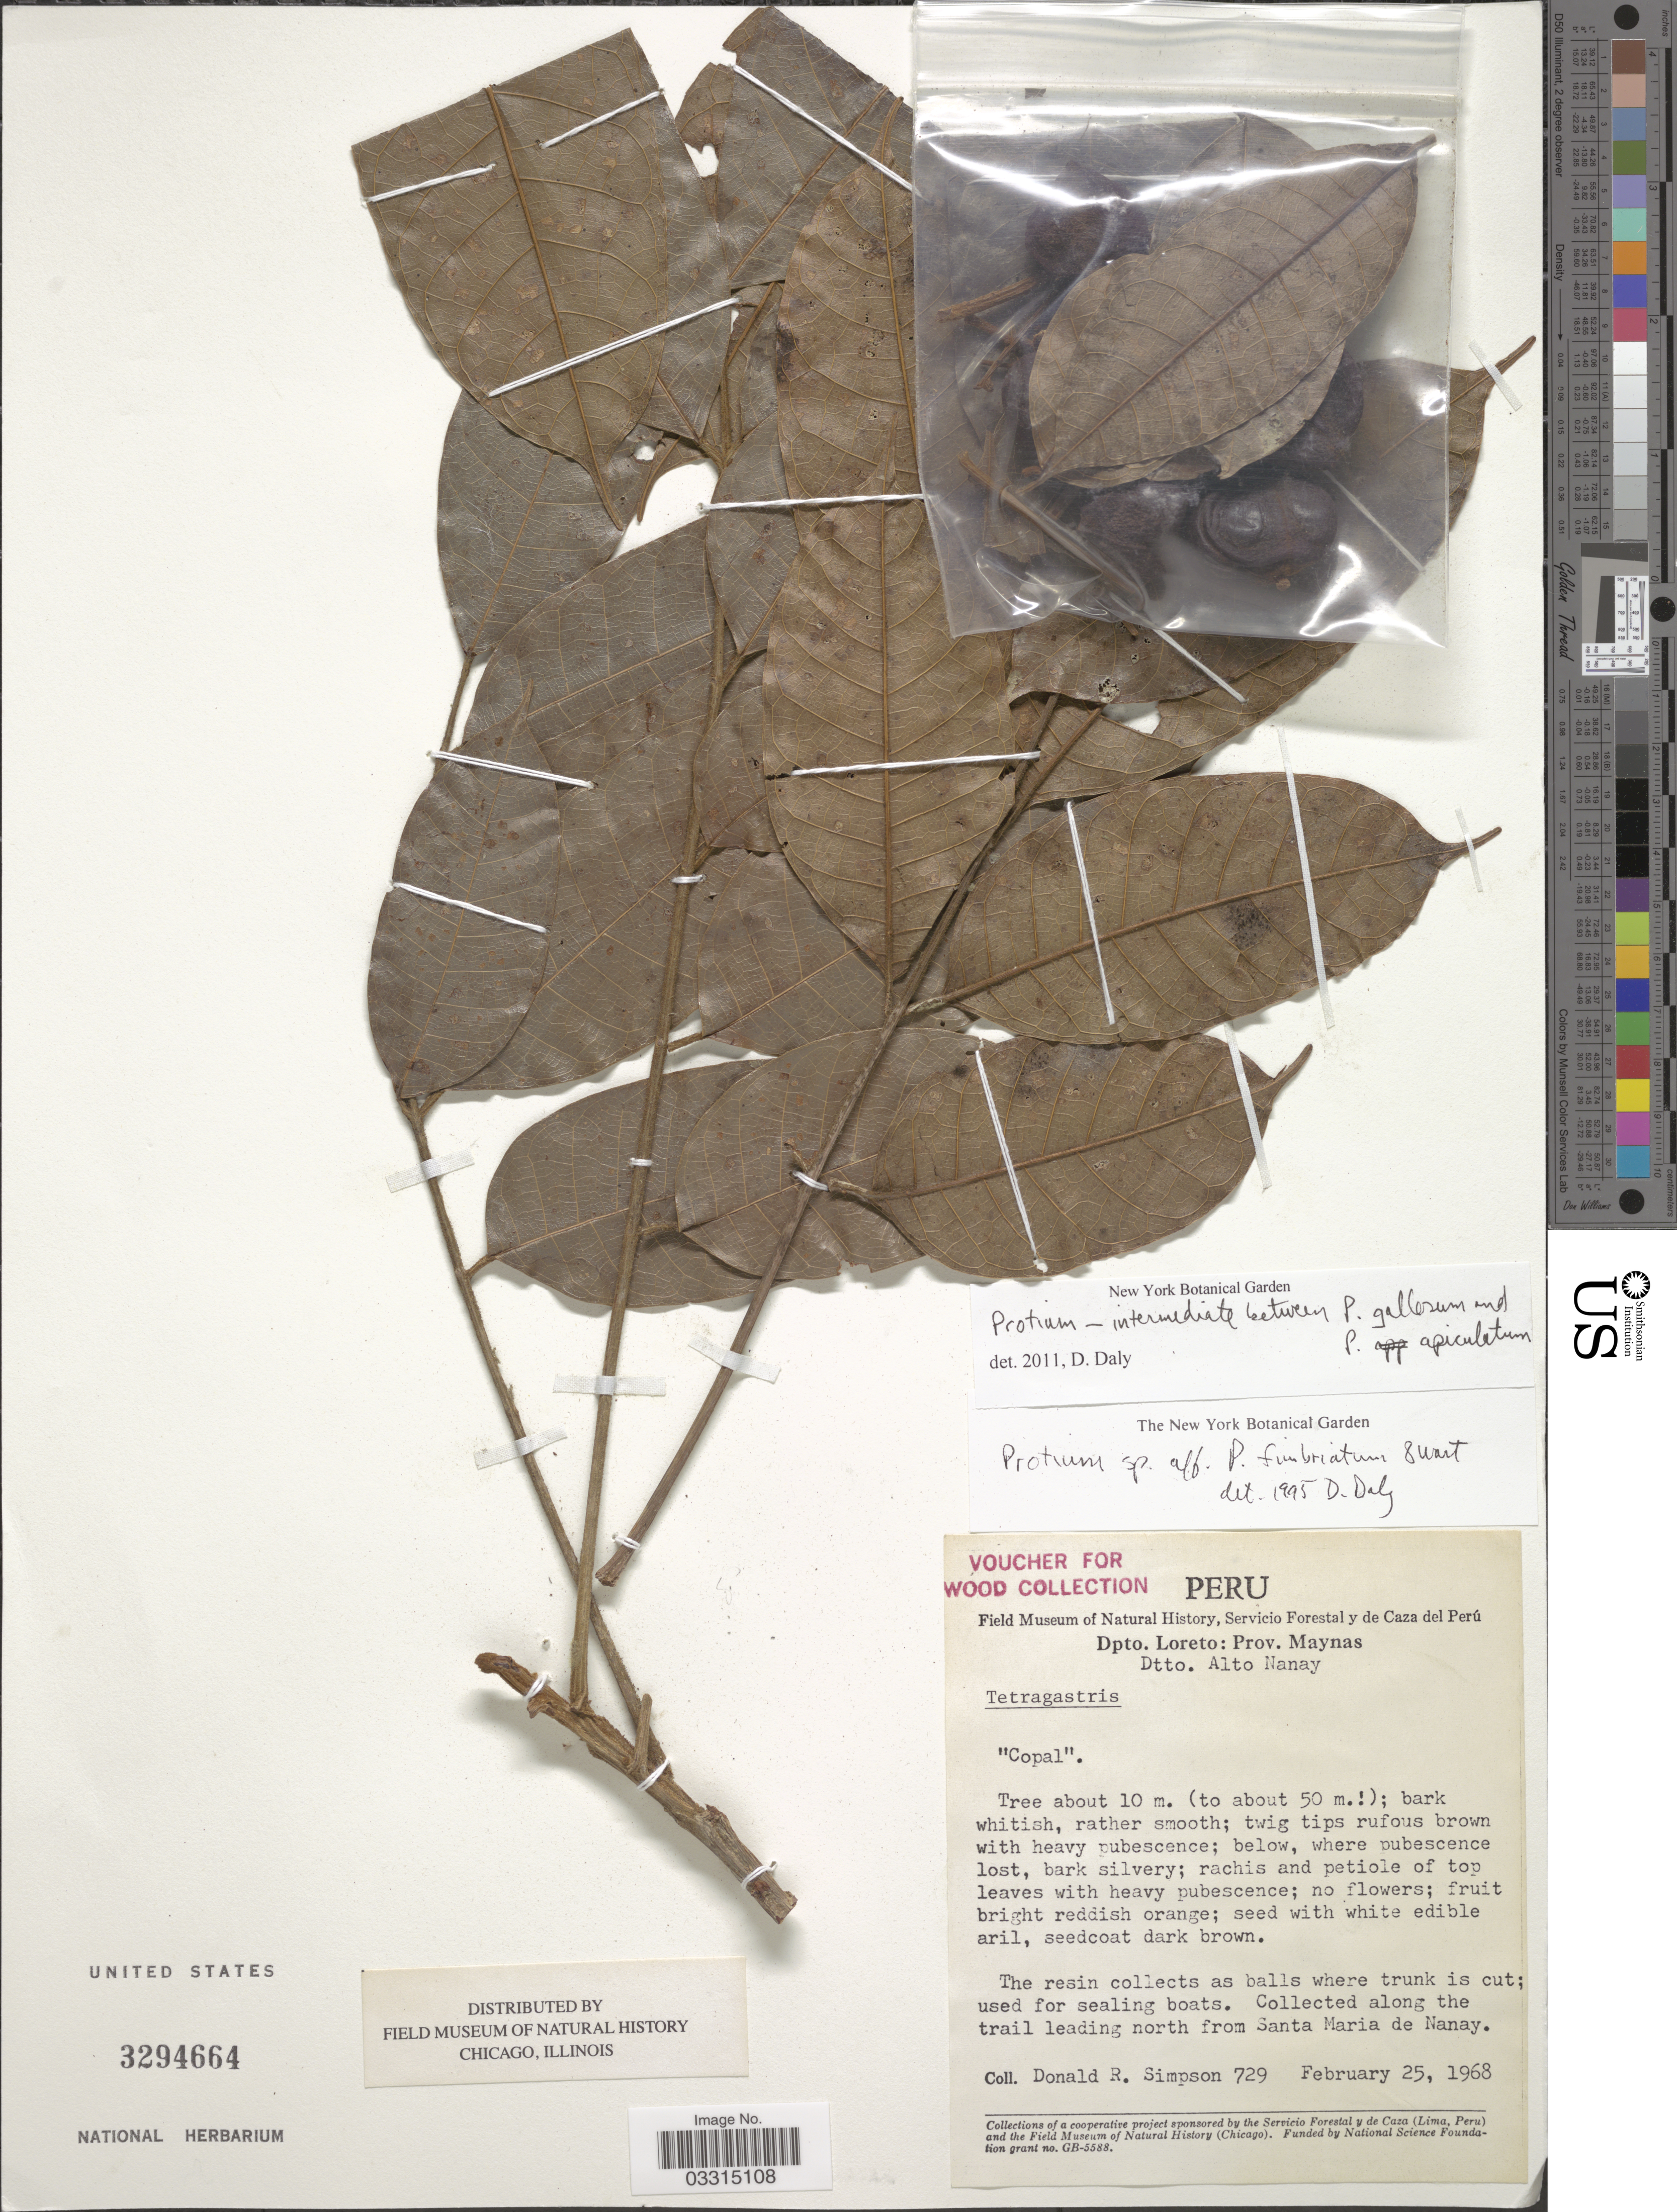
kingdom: Plantae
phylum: Tracheophyta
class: Magnoliopsida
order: Sapindales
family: Burseraceae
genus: Protium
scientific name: Protium gallosum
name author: Daly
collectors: D. R. Simpson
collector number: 729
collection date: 1968-02-25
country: Peru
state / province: Loreto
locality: Dpto. Loreto: Prov. Maynas. Dtto. Alto Nanay. Along the trail leading north from Santa Maria de Nanay.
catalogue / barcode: US 3294664